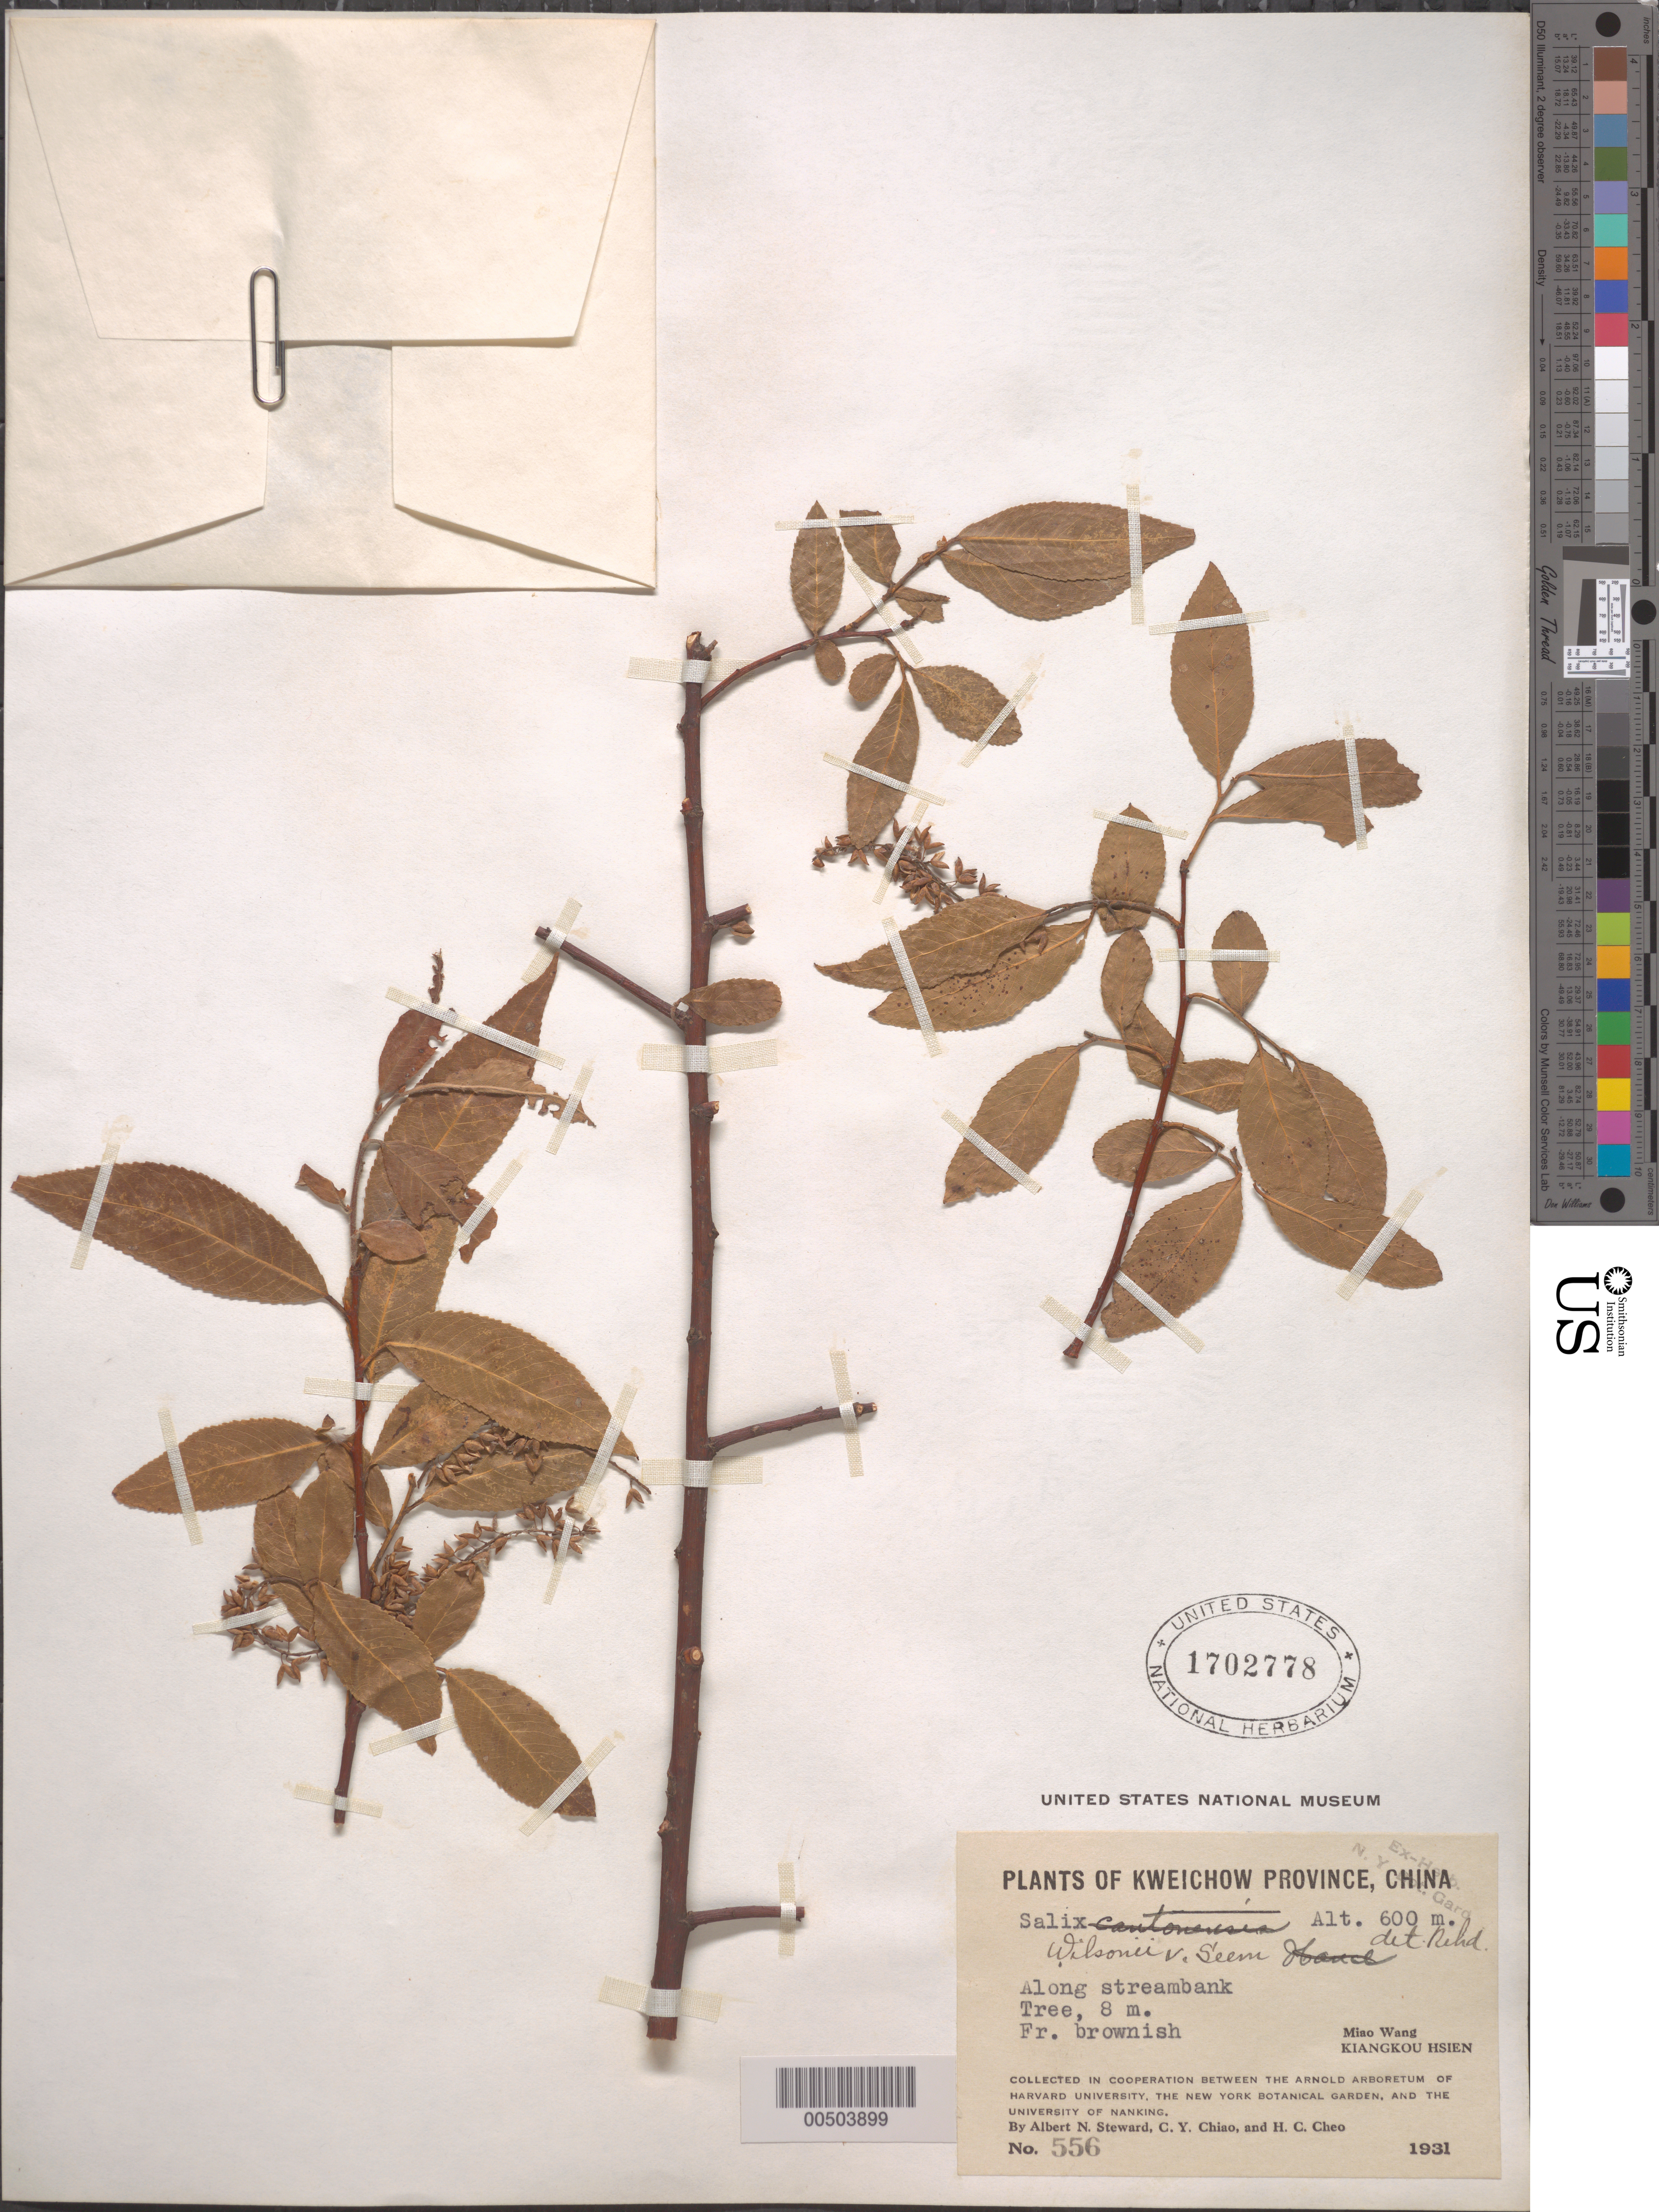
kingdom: Plantae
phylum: Tracheophyta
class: Magnoliopsida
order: Malpighiales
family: Salicaceae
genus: Salix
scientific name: Salix wilsonii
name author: Seemen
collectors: A. N. Steward, C. Y. Chiao & H. Cheo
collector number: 556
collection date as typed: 1931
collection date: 1931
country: China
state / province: Guizhou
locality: Miao Wang, Kiangkou Hsien (district?)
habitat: Tree 8 m. Fr. brownish.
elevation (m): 600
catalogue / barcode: US 1702778